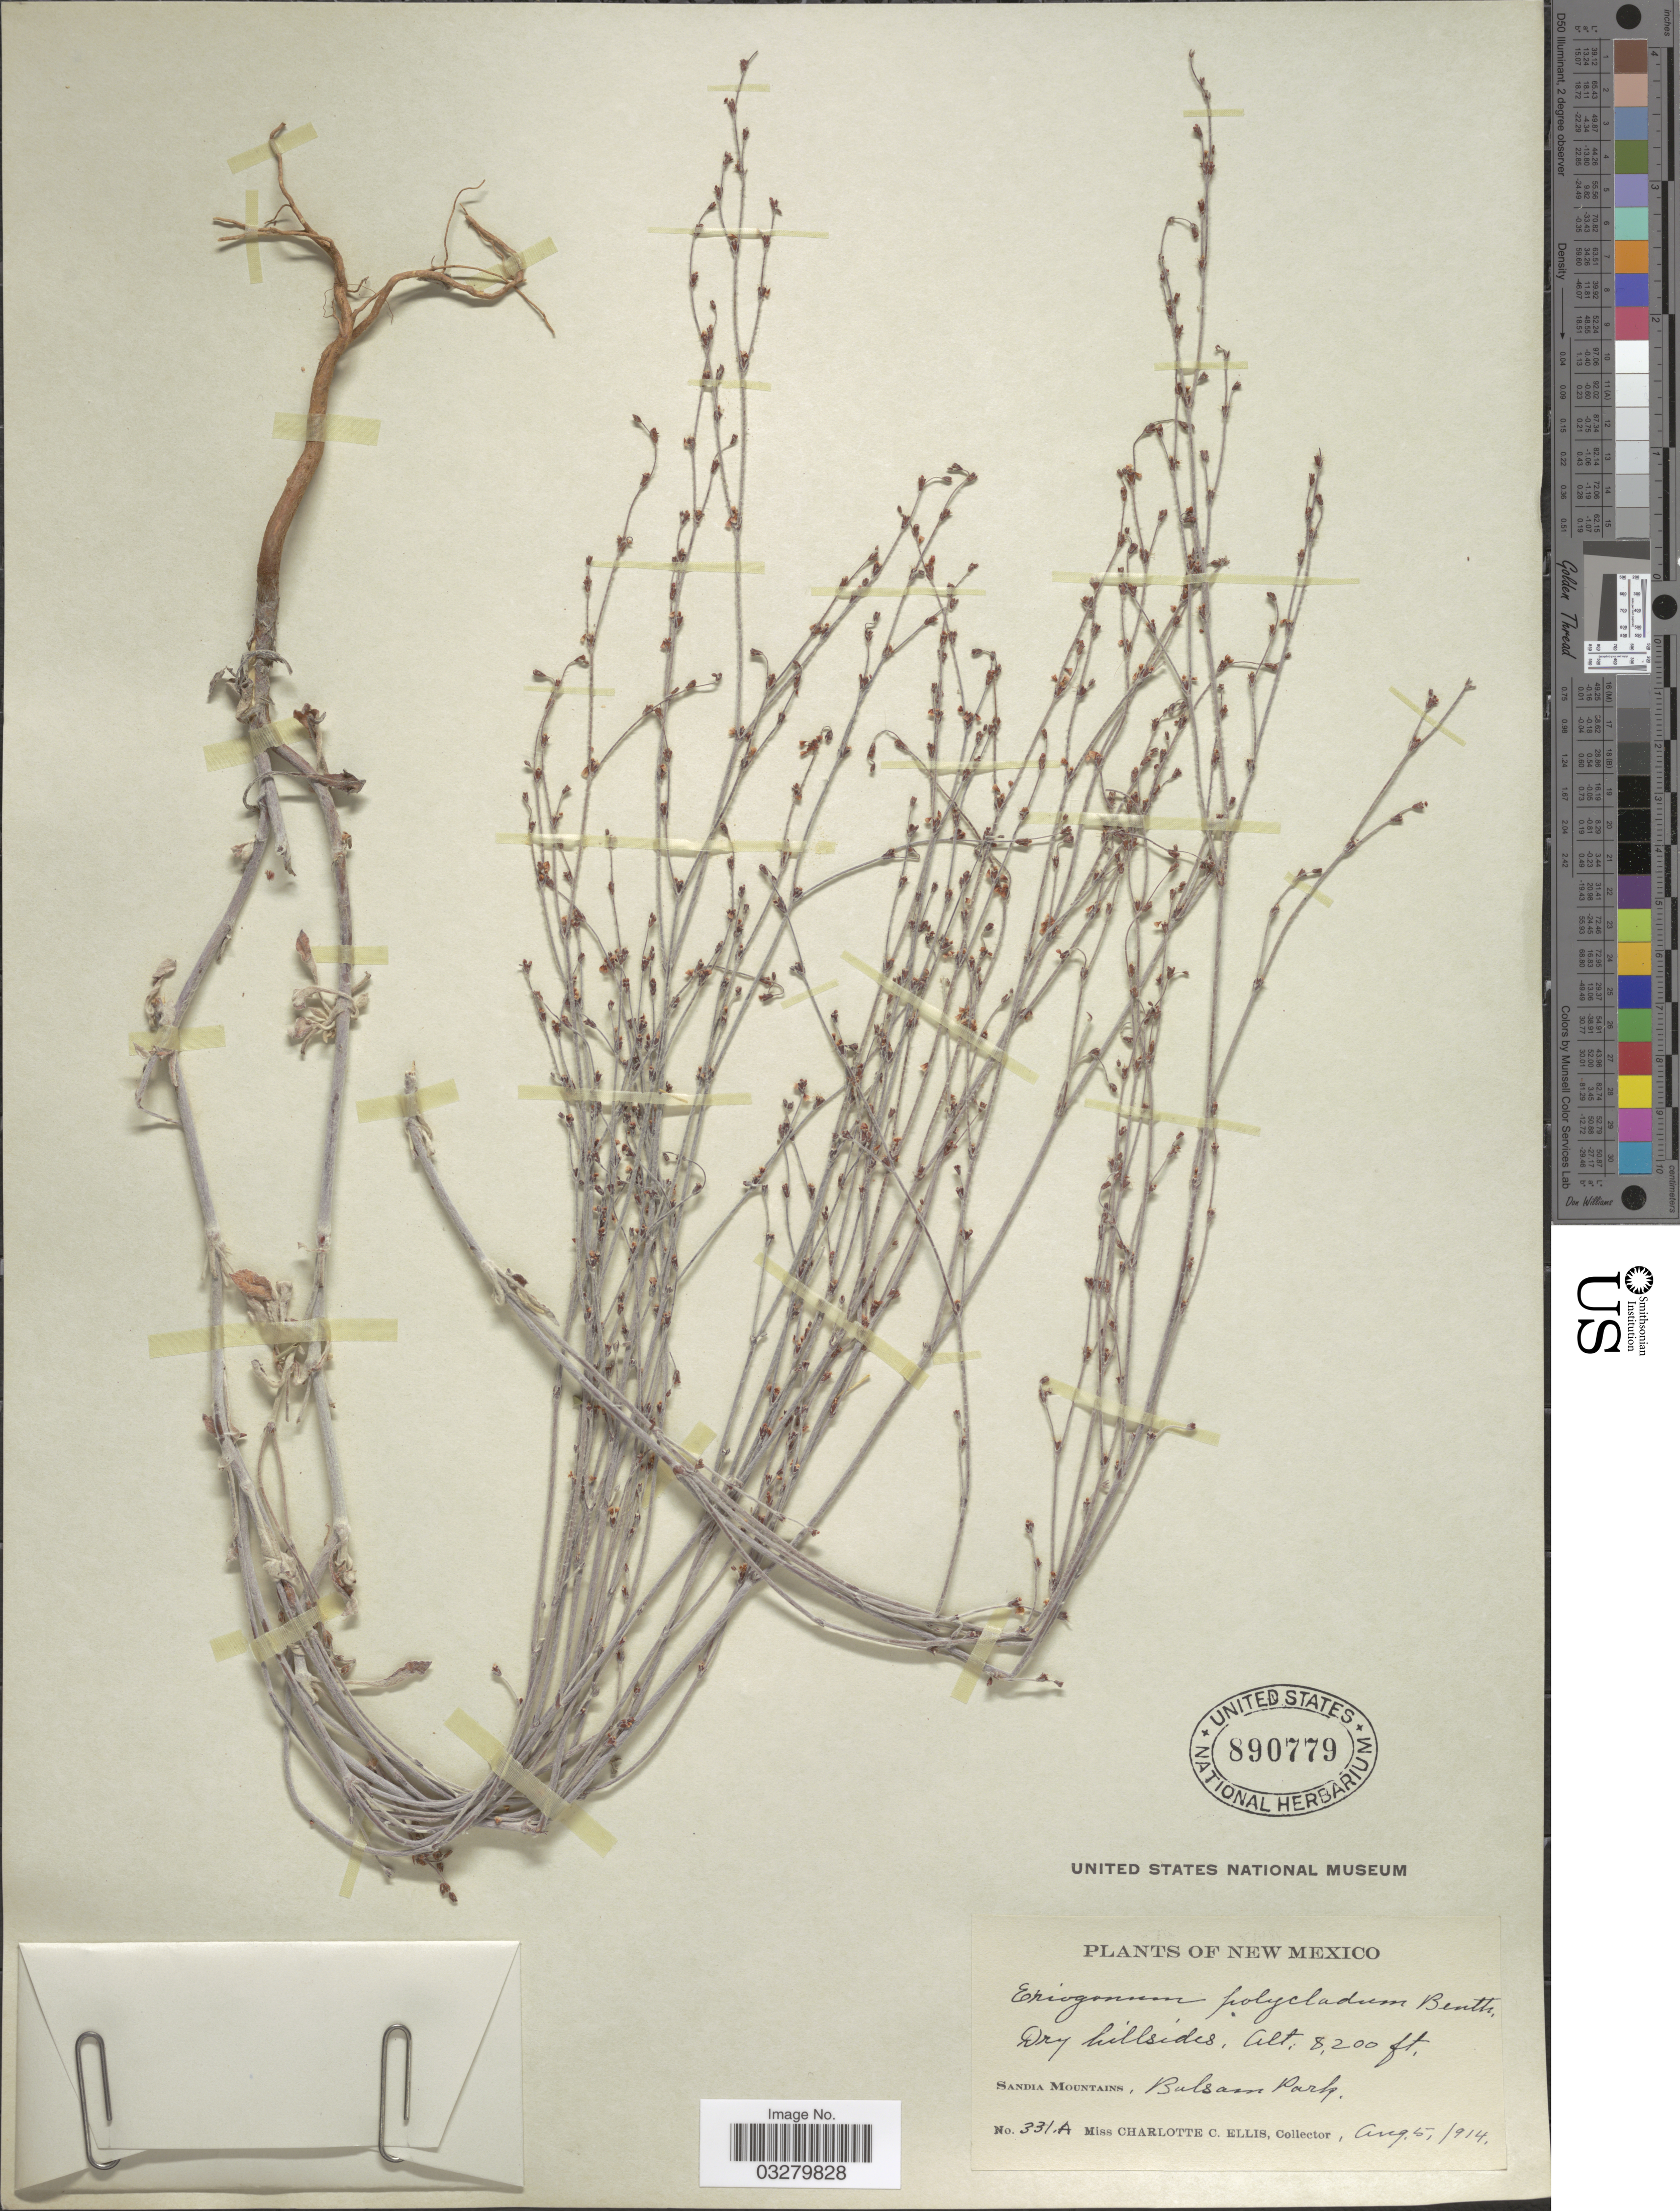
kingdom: Plantae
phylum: Tracheophyta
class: Magnoliopsida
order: Caryophyllales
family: Polygonaceae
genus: Eriogonum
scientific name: Eriogonum polycladon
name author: Benth.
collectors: C. C. Ellis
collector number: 331A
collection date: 1914-08-05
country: United States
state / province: New Mexico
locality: Sandia Mountains, Balsam Park.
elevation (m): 2499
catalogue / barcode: US 890779